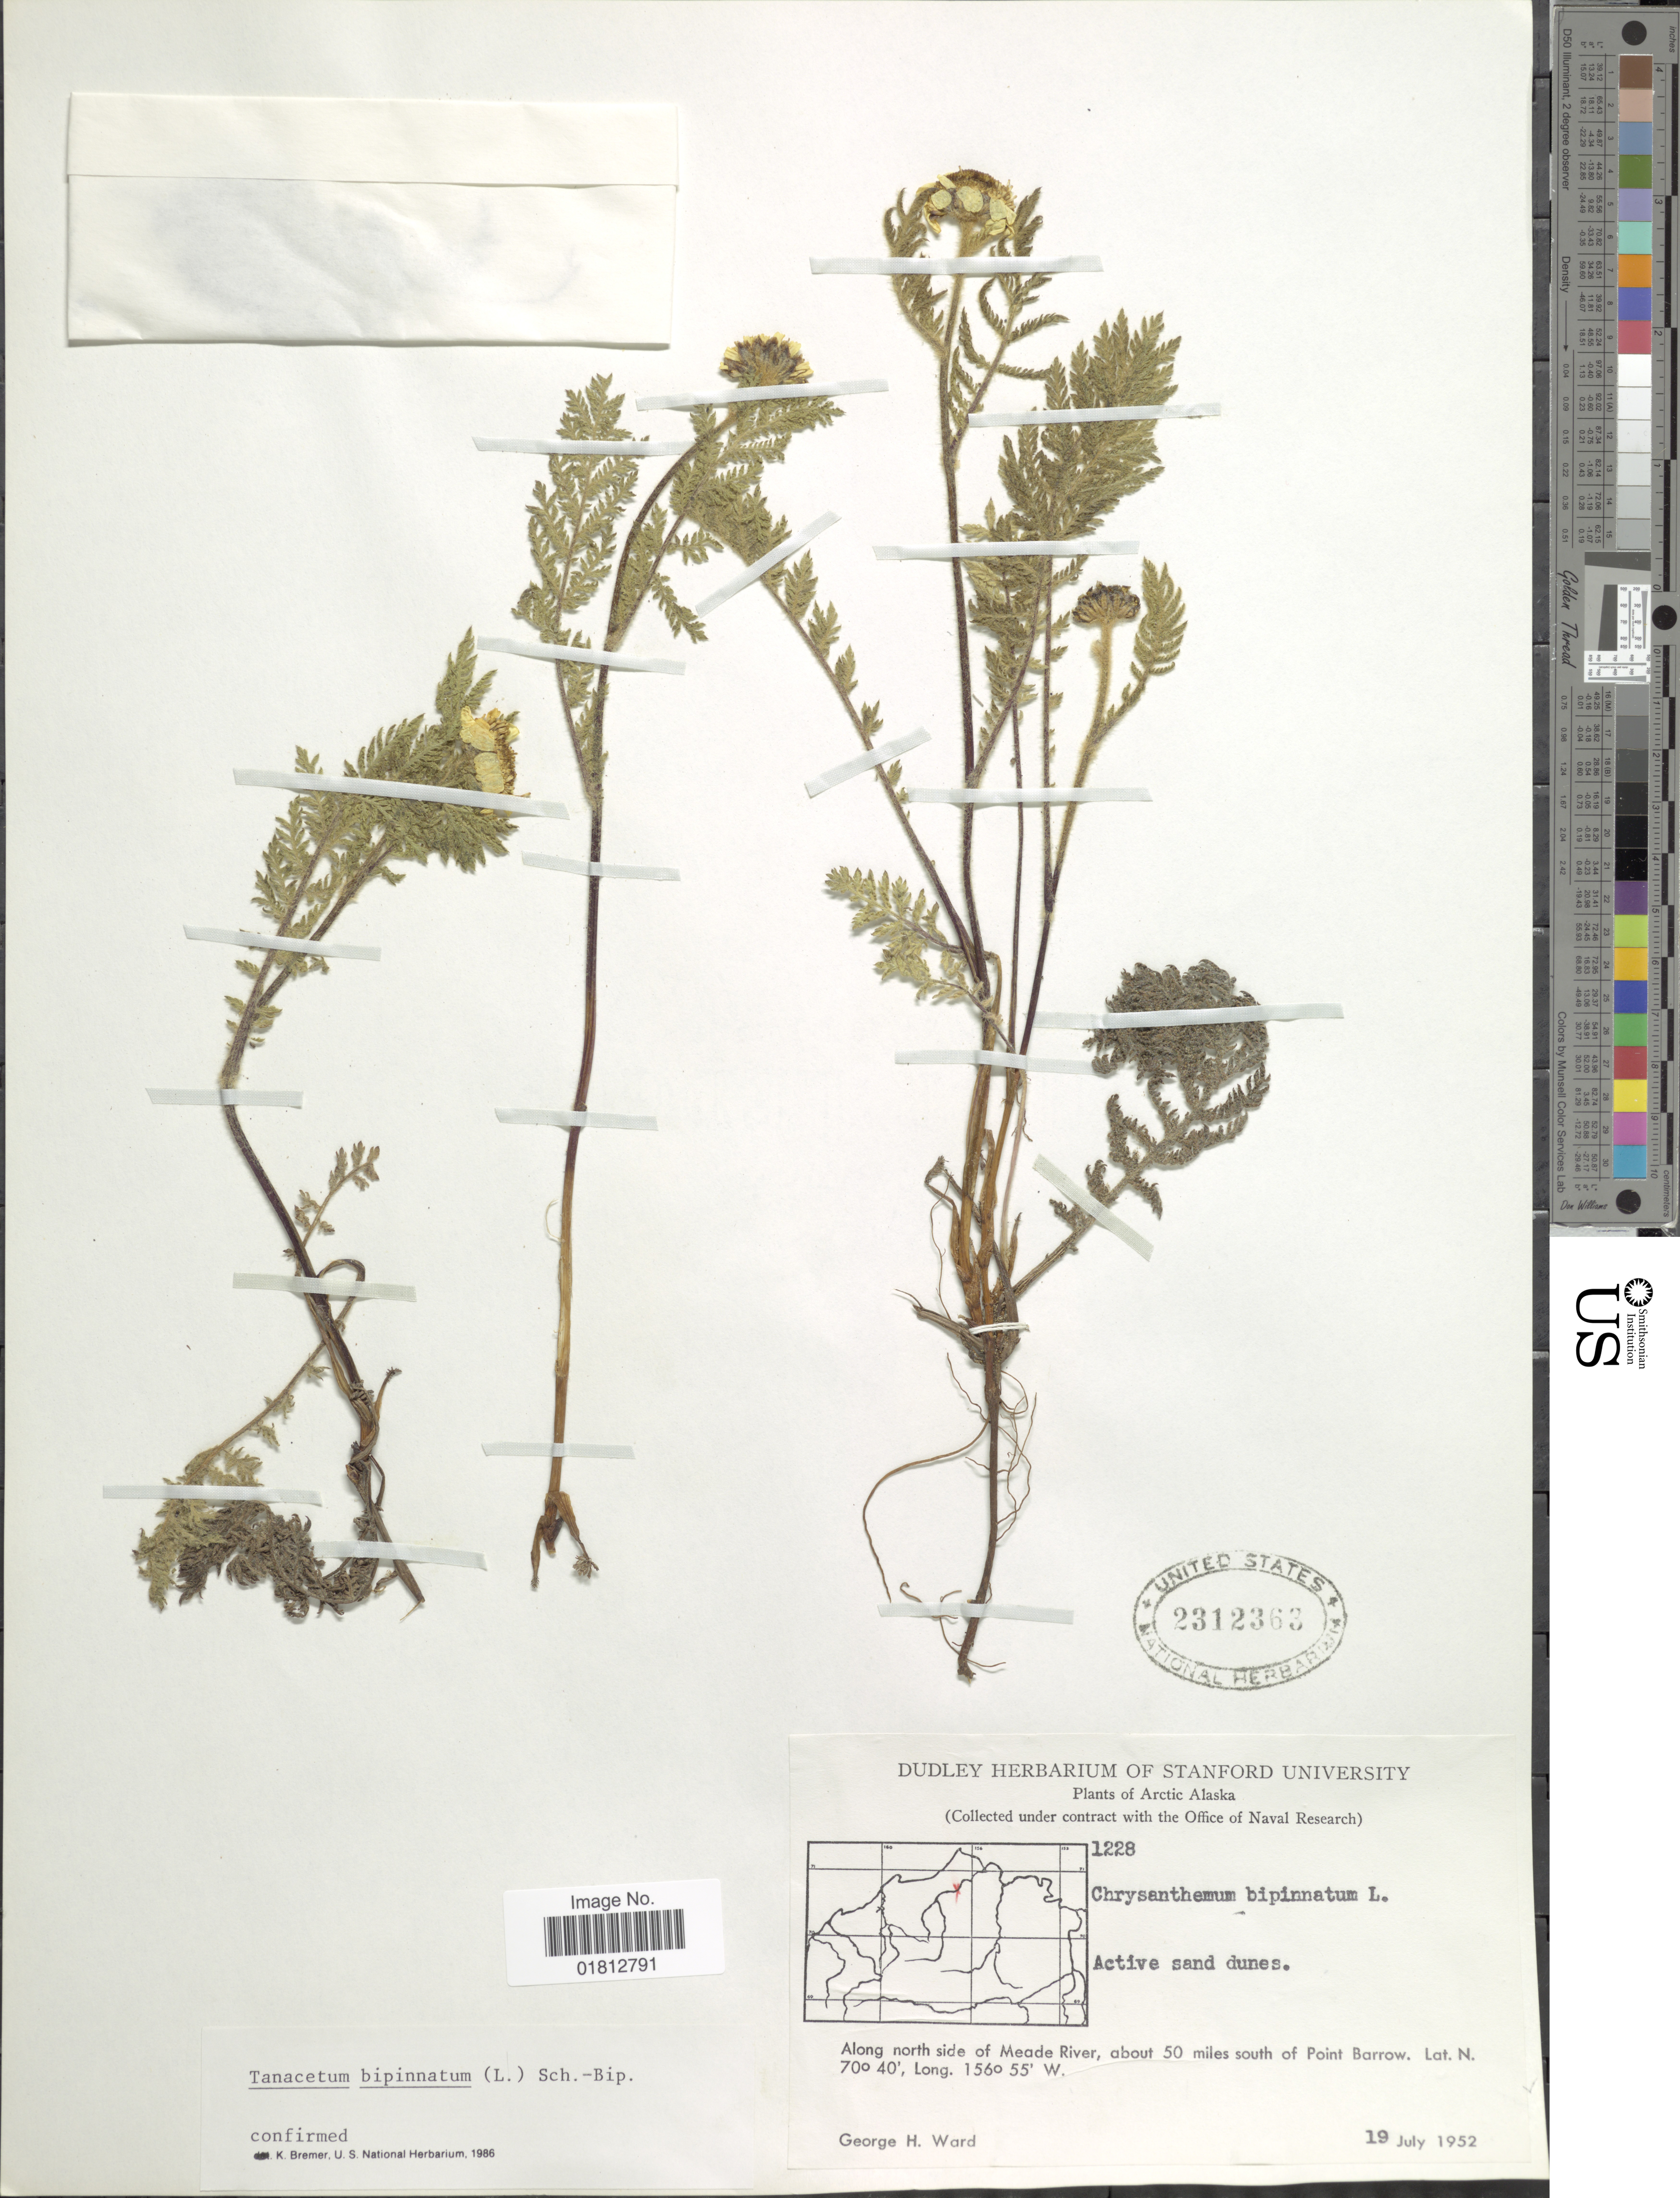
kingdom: Plantae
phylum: Tracheophyta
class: Magnoliopsida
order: Asterales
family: Asteraceae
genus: Tanacetum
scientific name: Tanacetum bipinnatum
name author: (L.) Sch. Bip.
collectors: G. H. Ward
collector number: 1228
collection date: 1952-07-19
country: United States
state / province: Alaska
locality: Arctic Alaska, along north side of Meade River, about 50 miles south of Point Barrow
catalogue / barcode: US 2312363